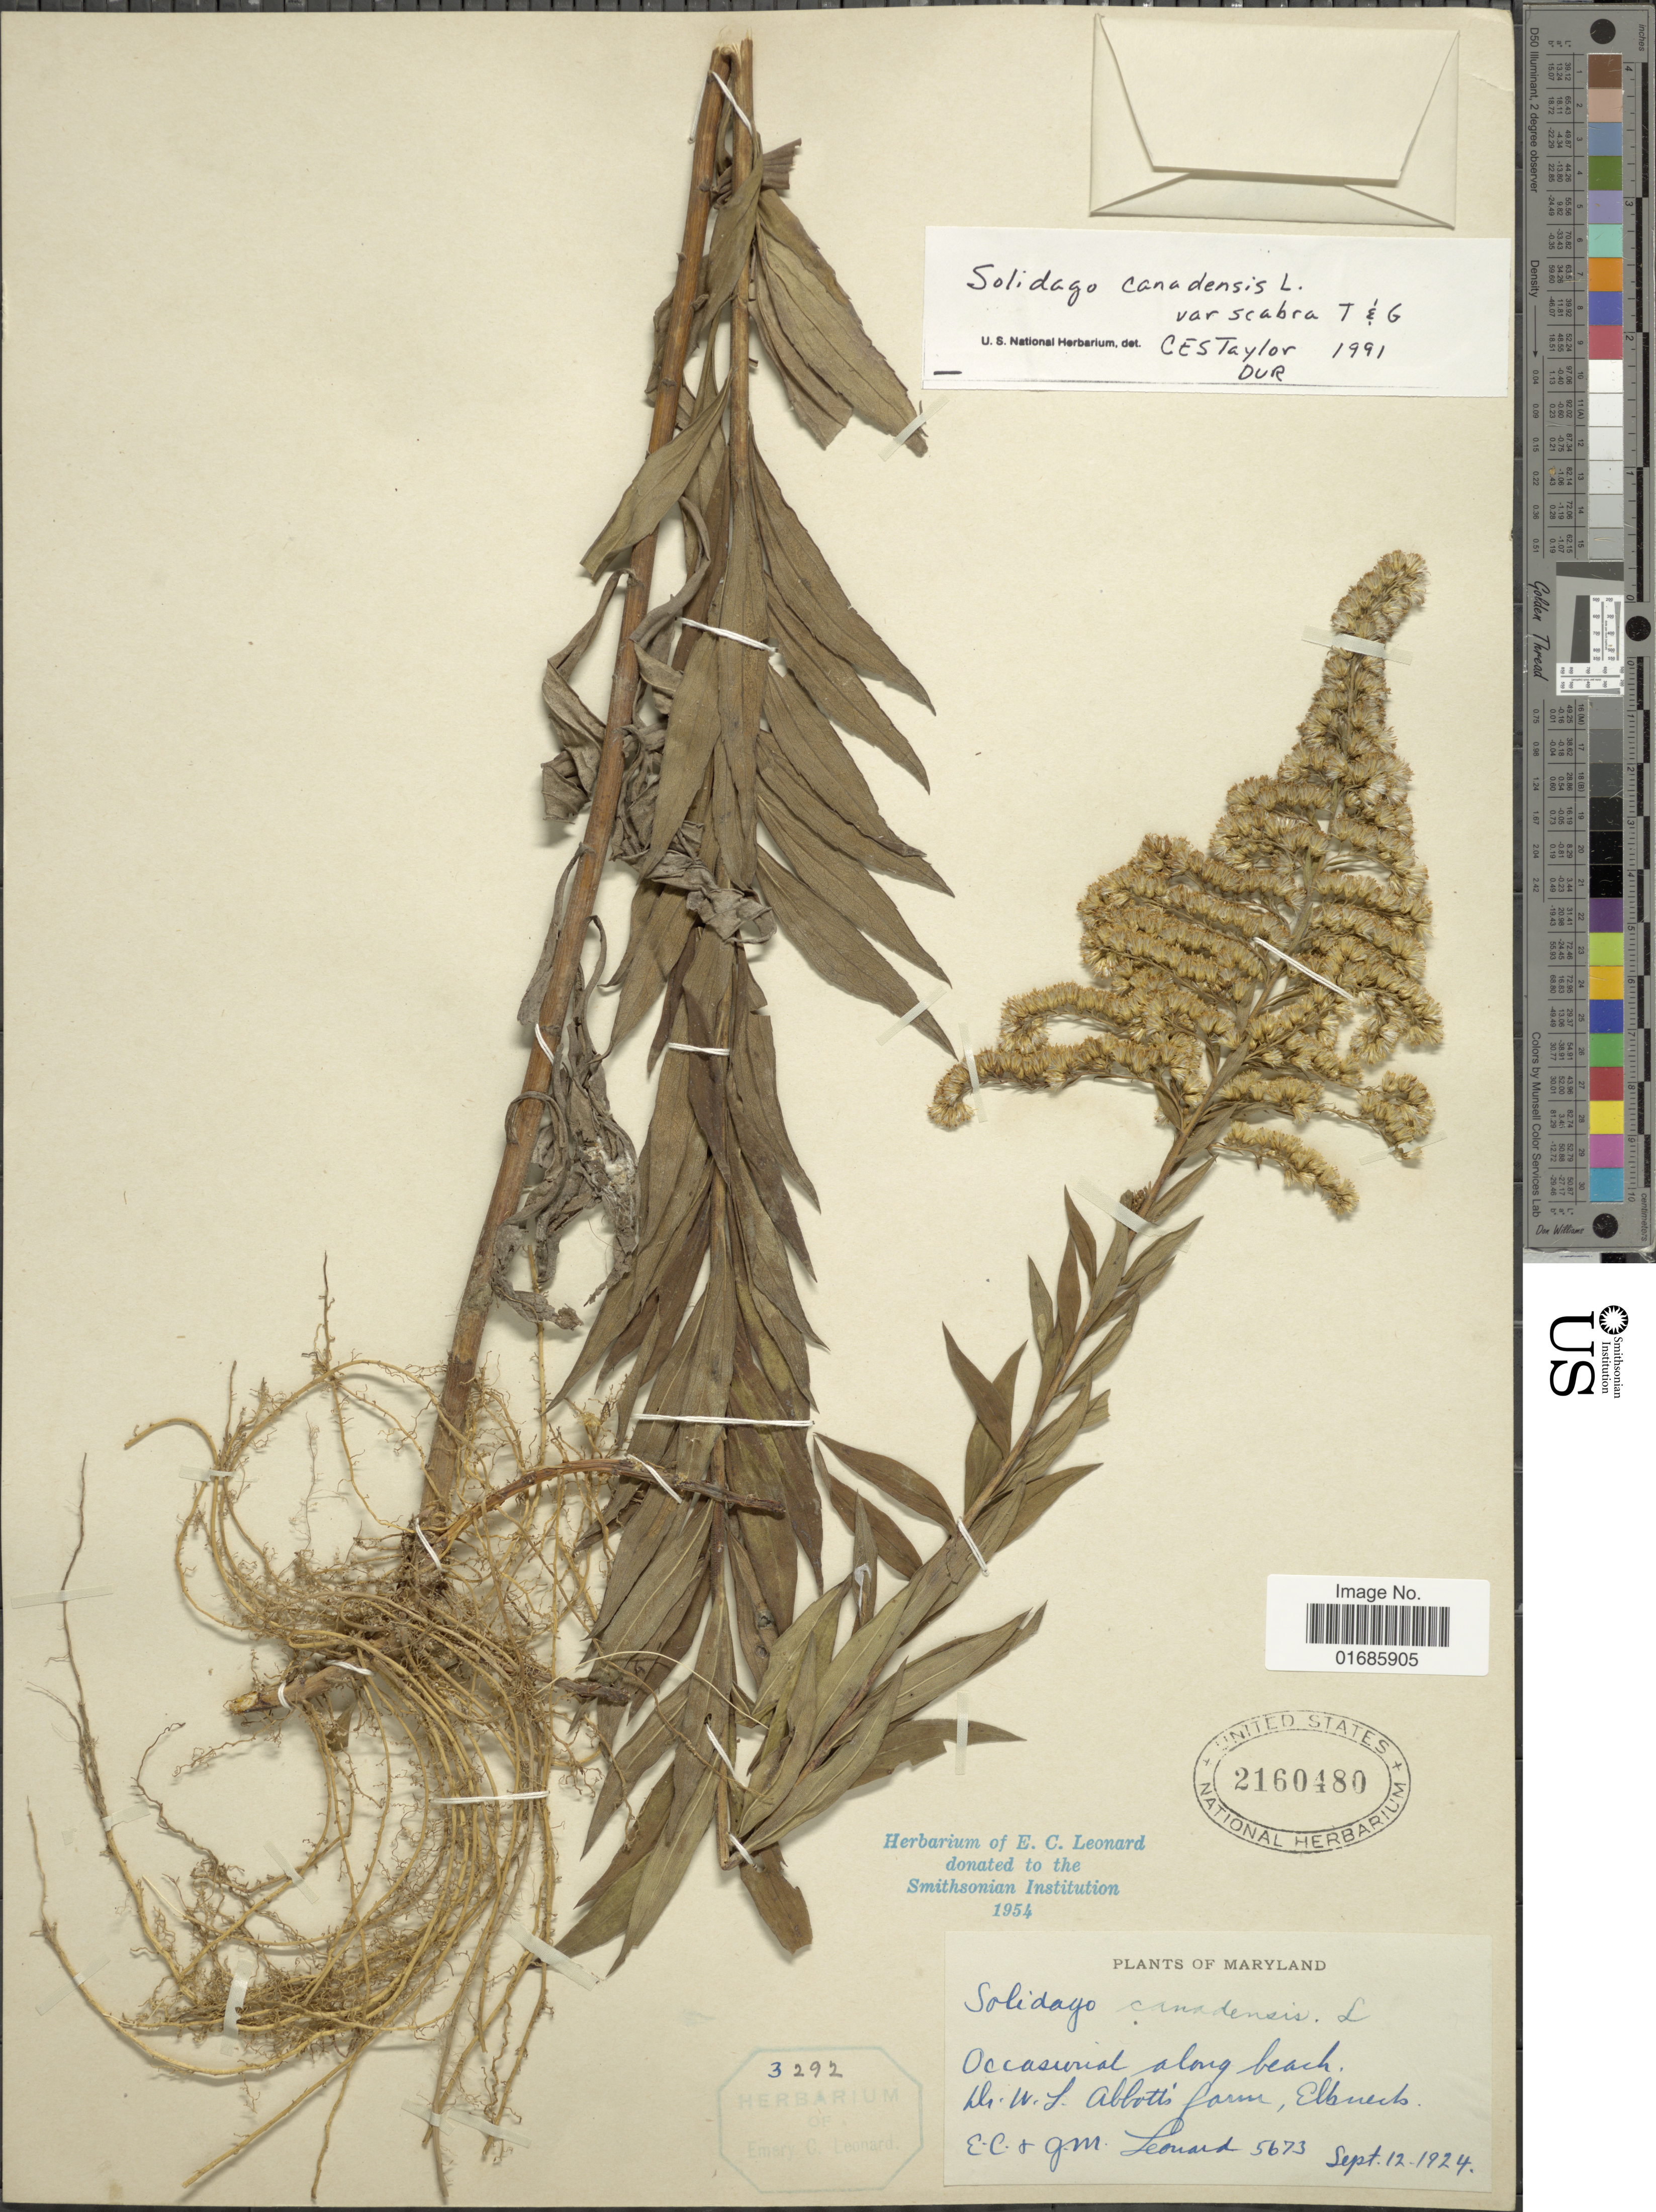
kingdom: Plantae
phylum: Tracheophyta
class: Magnoliopsida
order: Asterales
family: Asteraceae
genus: Solidago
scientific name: Solidago canadensis var. scabra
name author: (Muhl. ex Willd.) Torr. & A. Gray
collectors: E. C. Leonard & G. M. Leonard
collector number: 5673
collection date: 1924-09-12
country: United States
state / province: Maryland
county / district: Cecil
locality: Occasional along beach, Dr. W. J. Abbott's farm, Elk Neck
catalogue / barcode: US 2160480